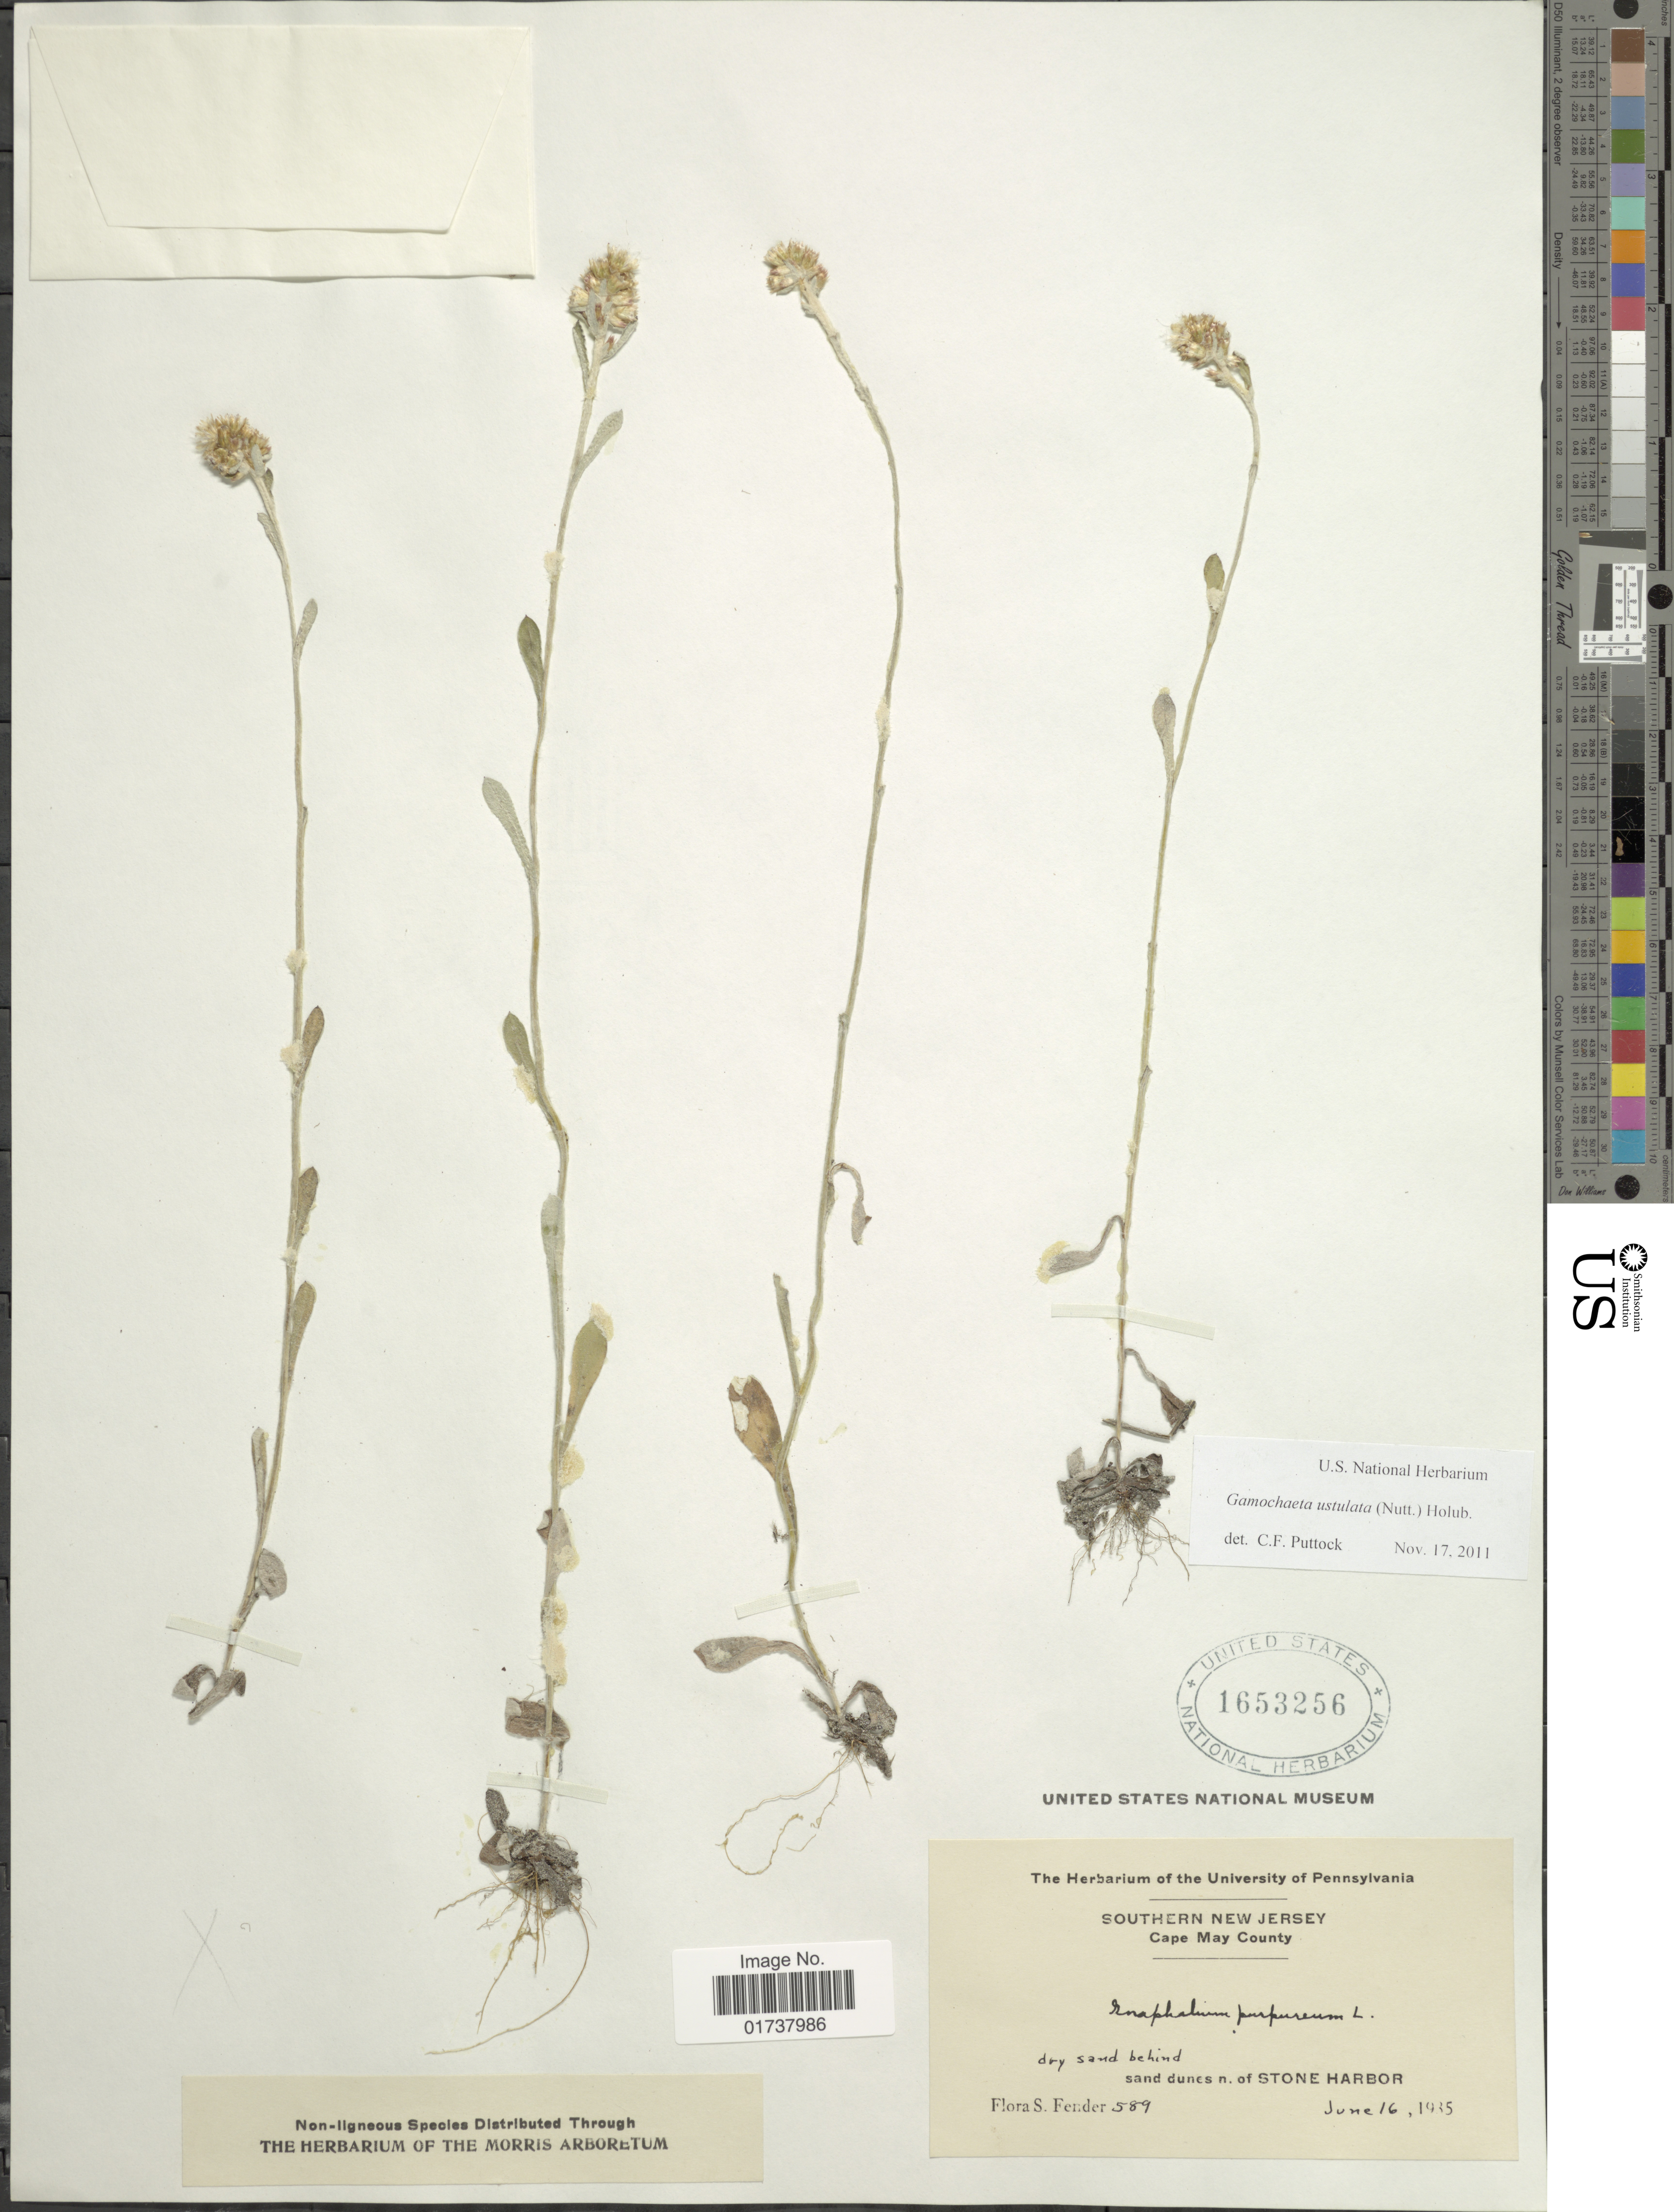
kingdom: Plantae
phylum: Tracheophyta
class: Magnoliopsida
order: Asterales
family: Asteraceae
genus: Gamochaeta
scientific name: Gamochaeta purpurea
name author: (L.) Cabrera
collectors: F. Fender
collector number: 589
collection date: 1935-06-16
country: United States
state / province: New Jersey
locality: Southern New Jersey, Cape May County, sand dunes n. of Stone Harbor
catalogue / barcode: US 1653256